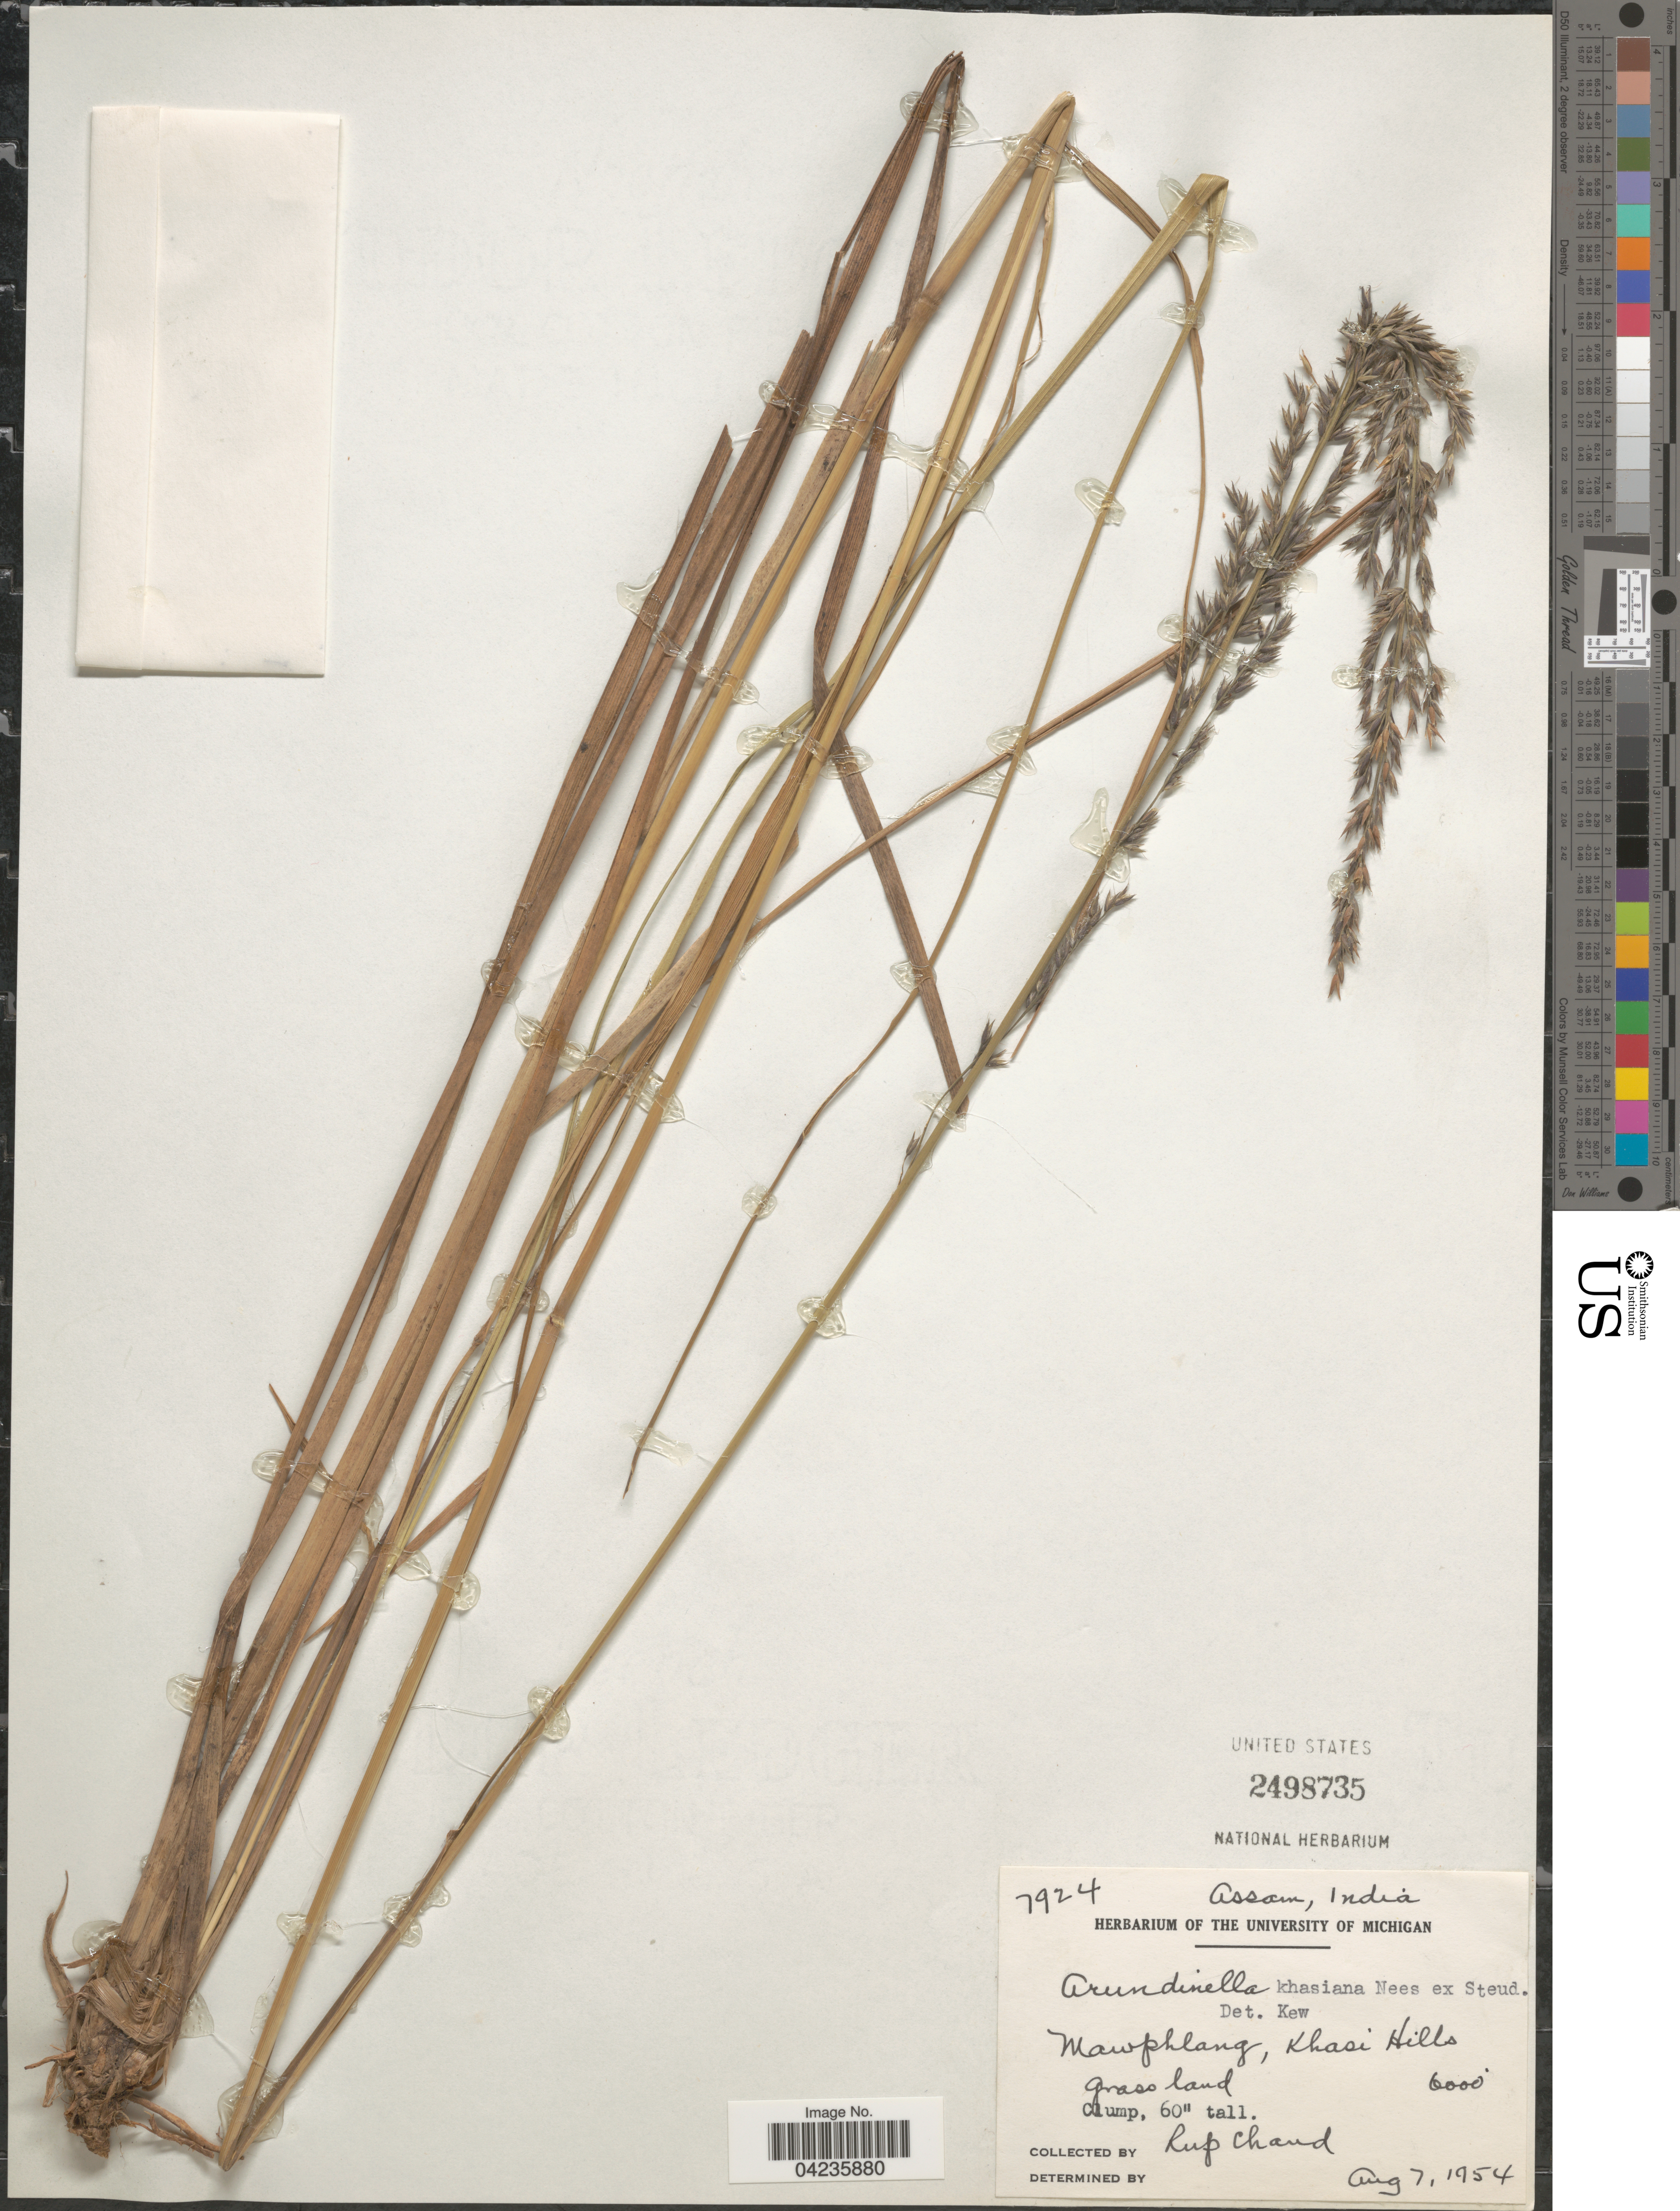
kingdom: Plantae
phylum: Tracheophyta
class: Liliopsida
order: Poales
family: Poaceae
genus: Arundinella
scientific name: Arundinella khaseana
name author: Nees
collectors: R. Chand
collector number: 7924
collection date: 1954-08-07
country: India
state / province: Meghalaya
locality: Mawphlang, Khasi Hills.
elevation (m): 1829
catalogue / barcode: US 2498735